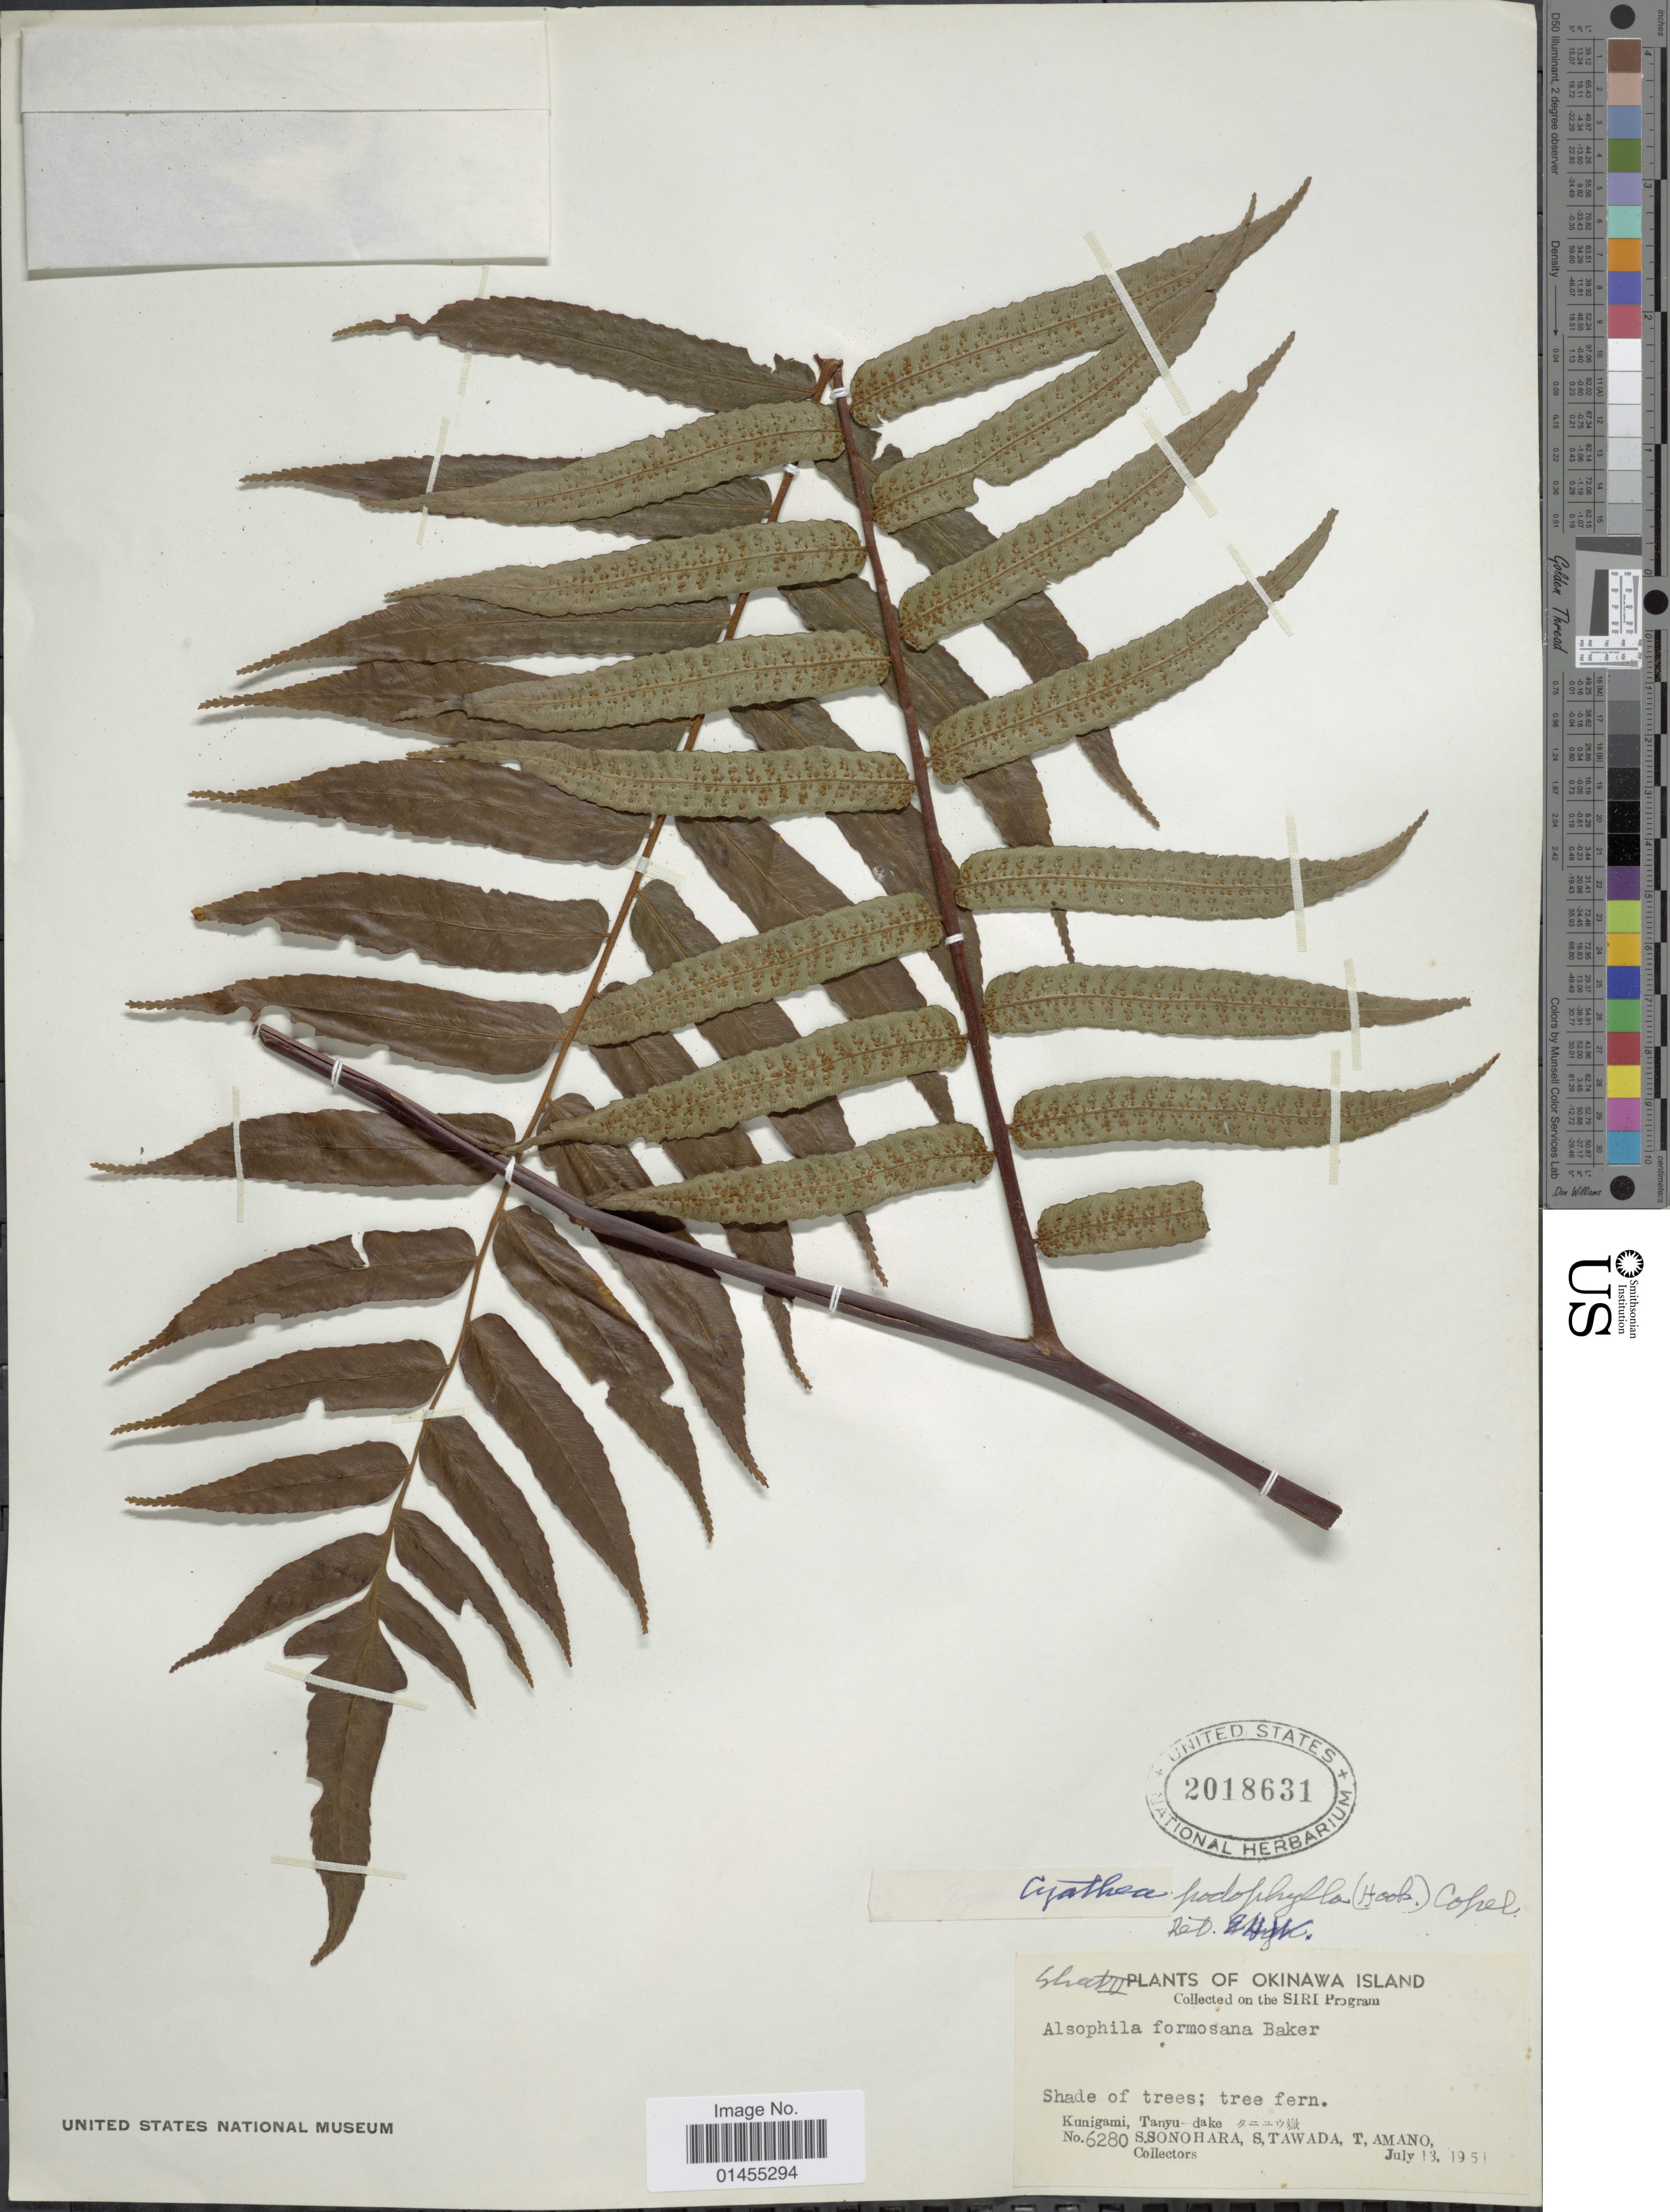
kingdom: Plantae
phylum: Tracheophyta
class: Polypodiopsida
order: Cyatheales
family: Cyatheaceae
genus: Alsophila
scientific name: Alsophila podophylla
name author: Hook.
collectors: S. Sonohara, S. Tawada & T. Amano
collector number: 6280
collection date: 1951-07-13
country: Japan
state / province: Okinawa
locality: Kunigami, Tanyu-dake.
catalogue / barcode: US 2018631